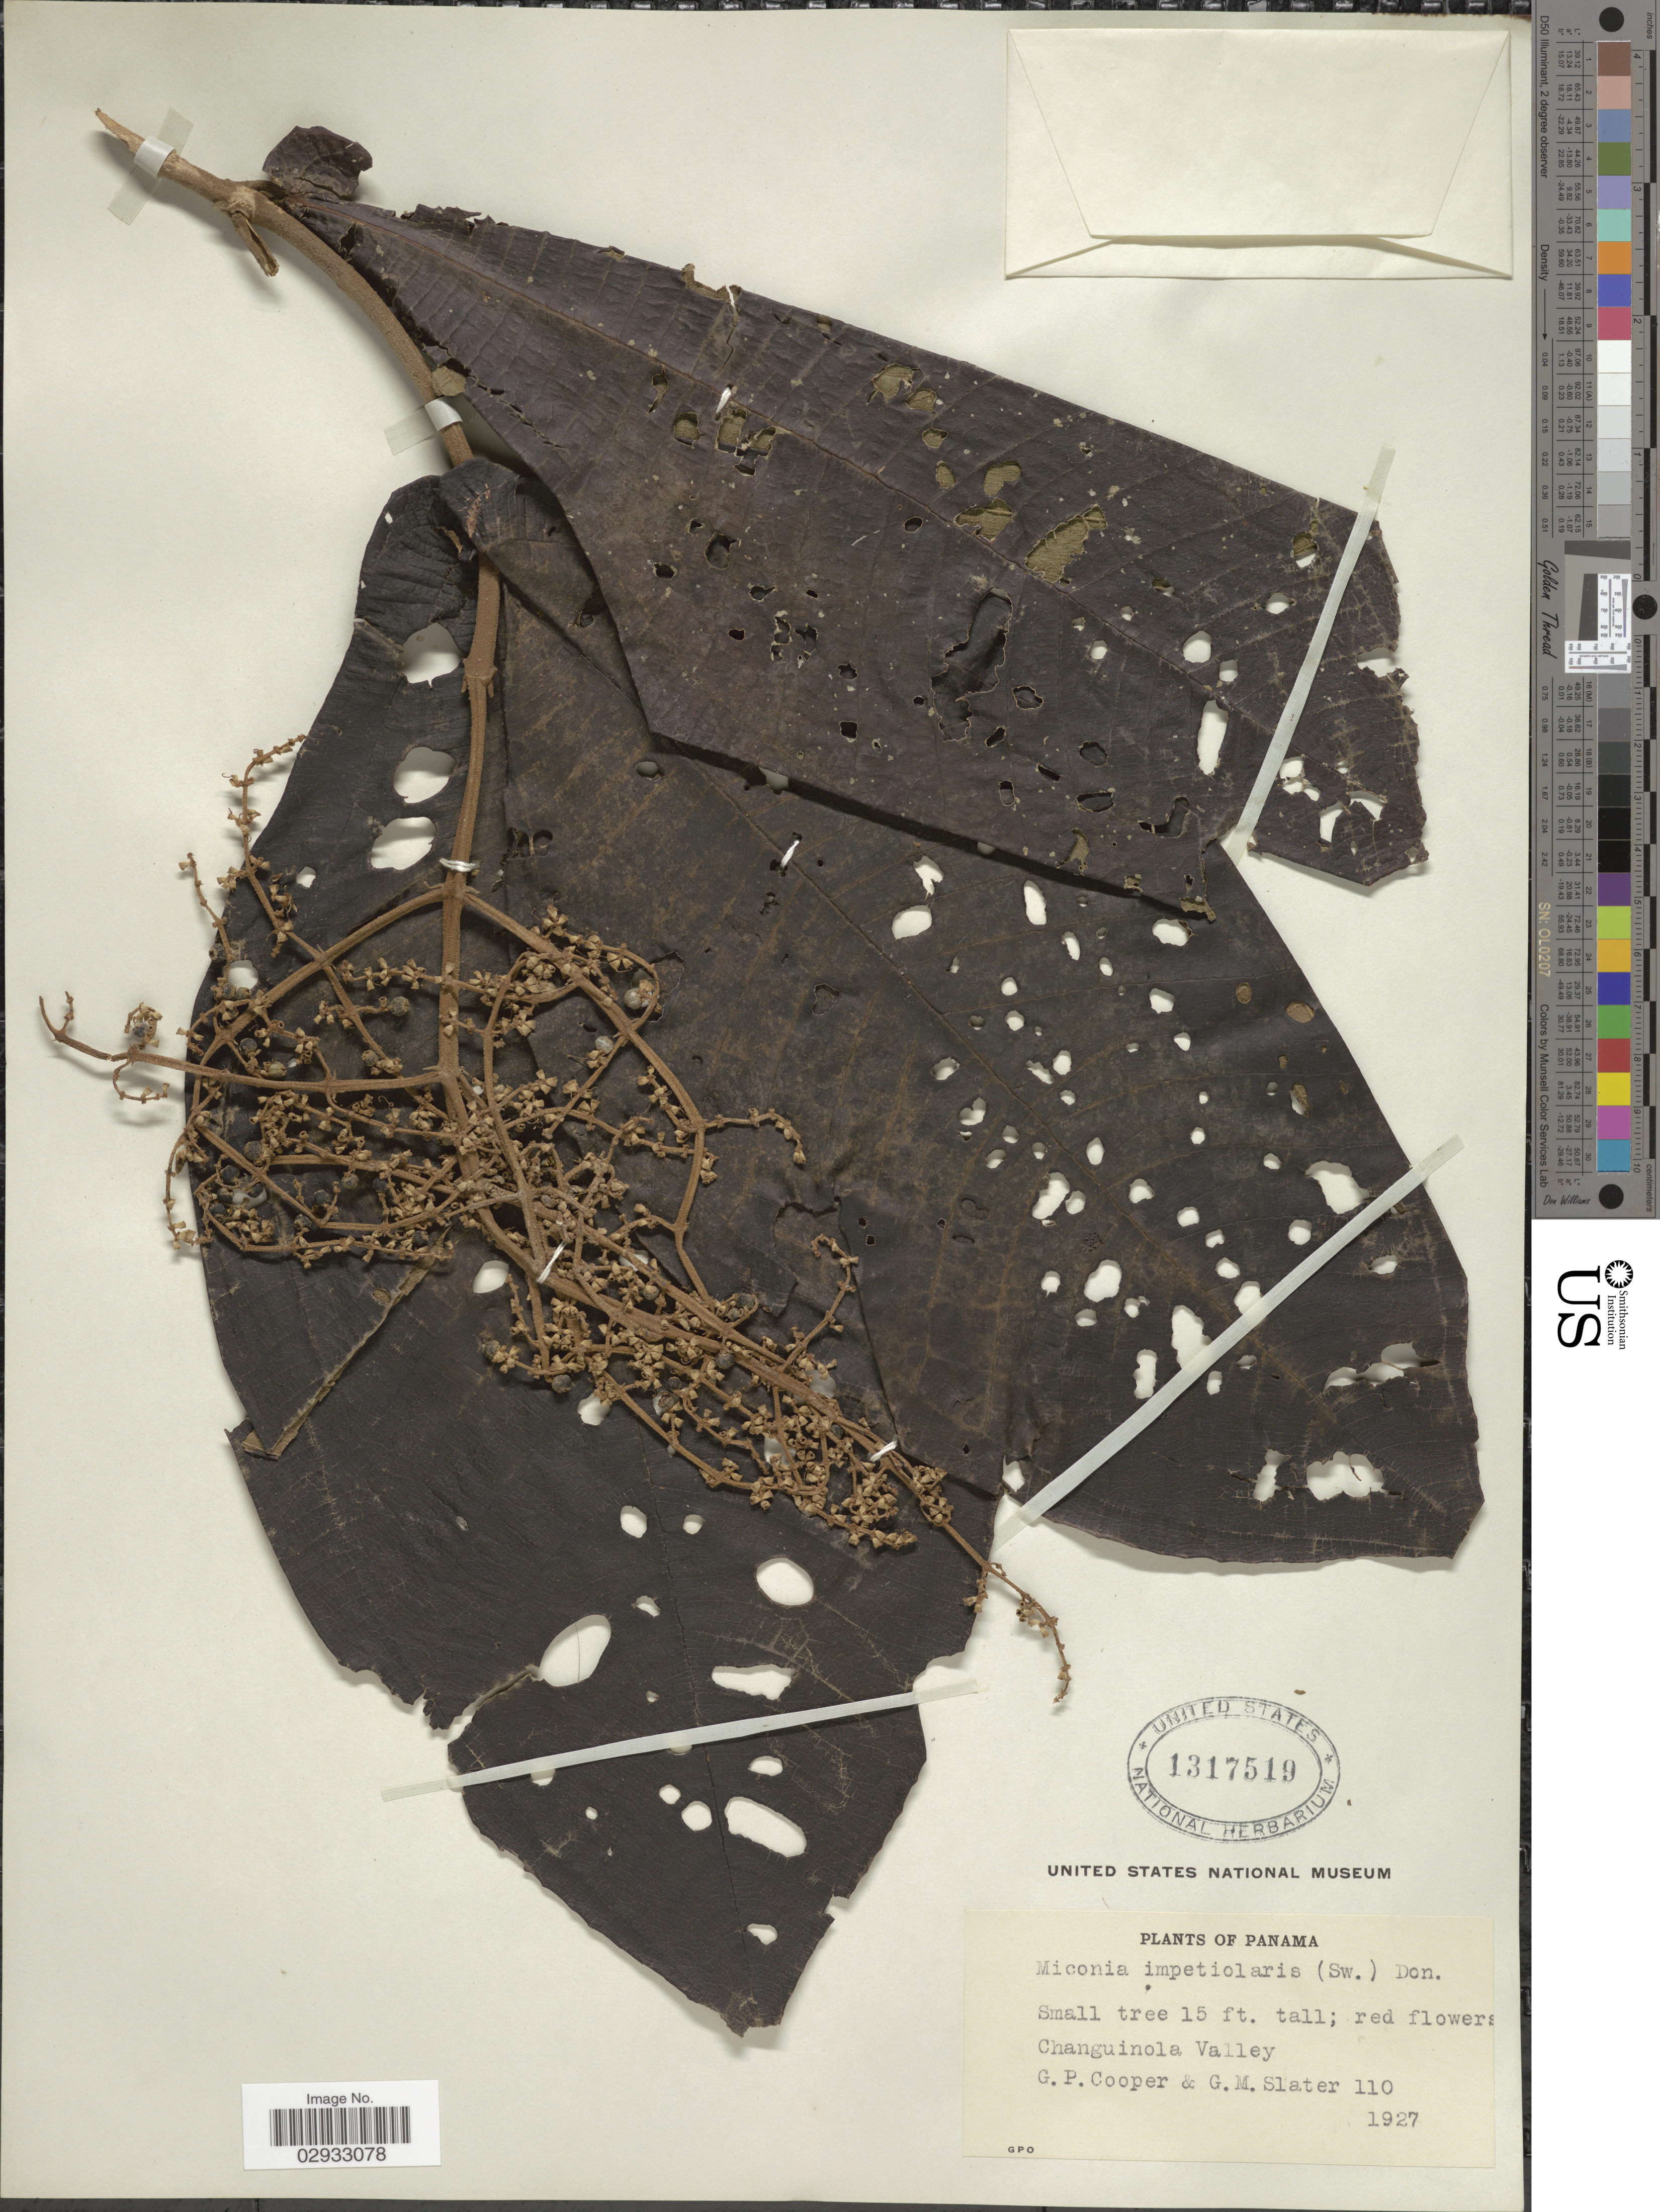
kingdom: Plantae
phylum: Tracheophyta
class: Magnoliopsida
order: Myrtales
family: Melastomataceae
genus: Miconia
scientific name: Miconia impetiolaris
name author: (Sw.) D. Don ex DC.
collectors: G. Cooper & G. Slater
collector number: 110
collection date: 1927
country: Panama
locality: Changuinola Valley.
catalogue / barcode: US 1317519